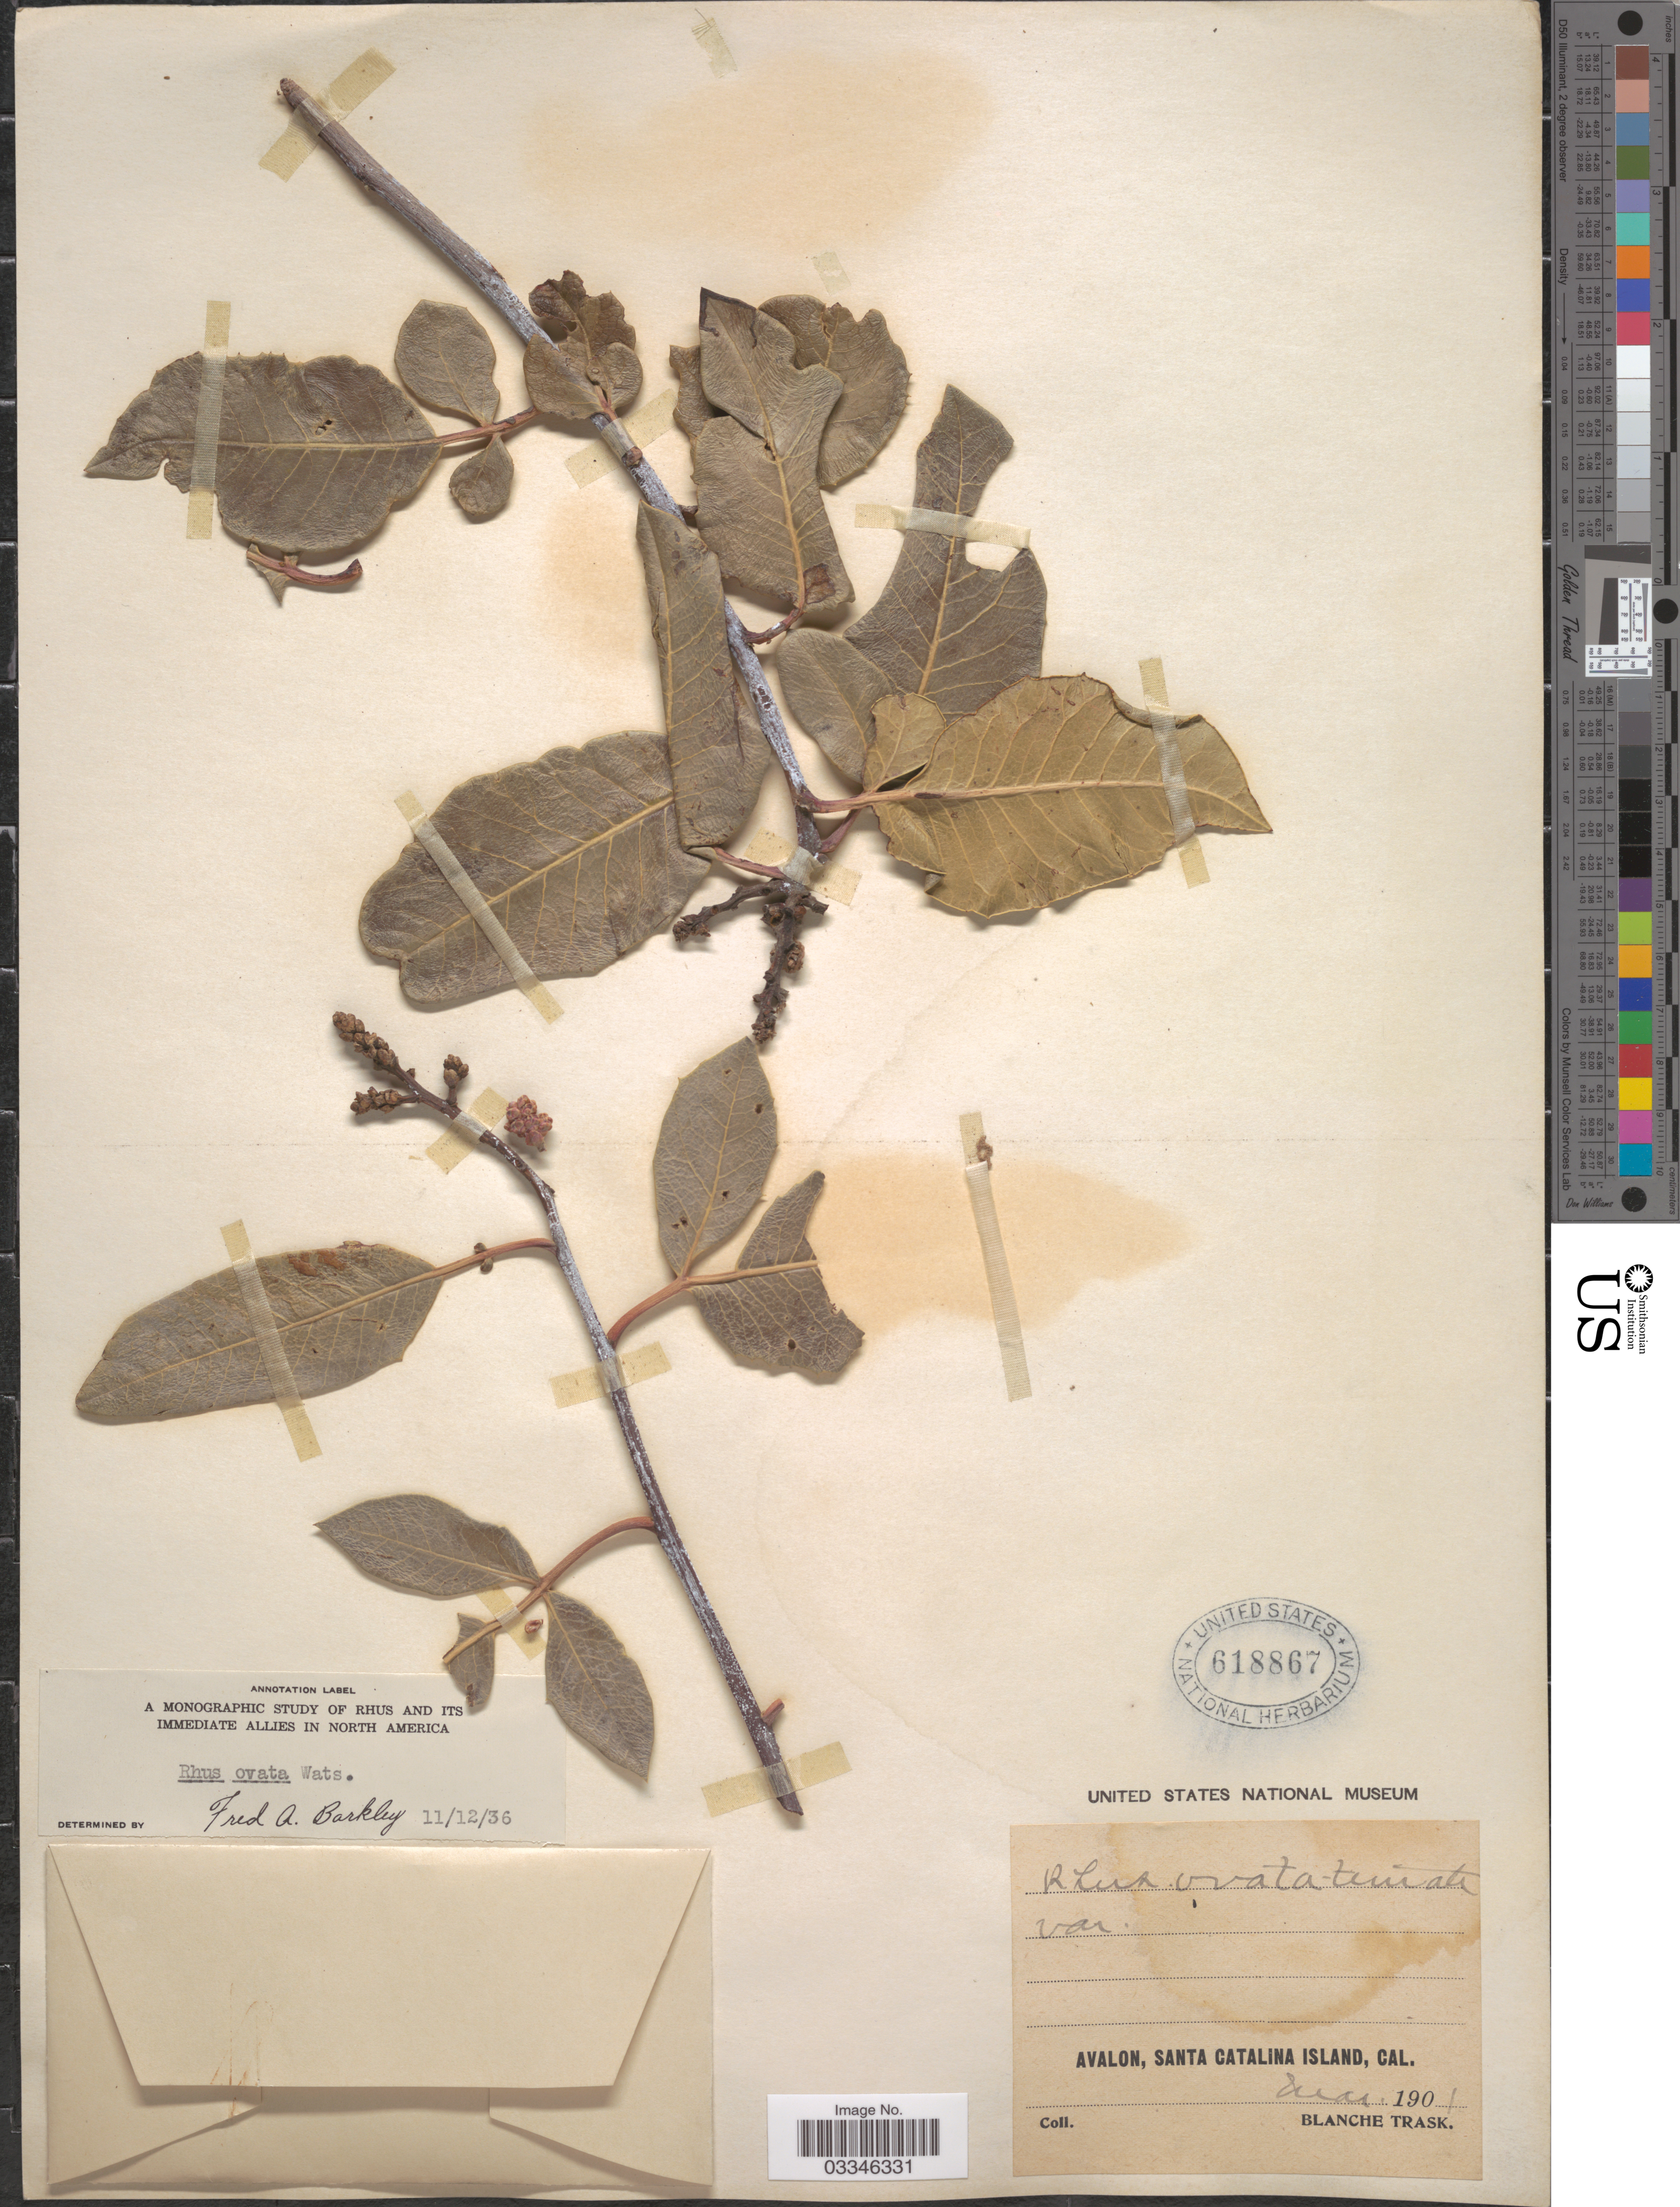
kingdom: Plantae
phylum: Tracheophyta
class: Magnoliopsida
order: Sapindales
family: Anacardiaceae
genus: Rhus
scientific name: Rhus ovata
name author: S. Watson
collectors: B. Trask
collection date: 1901-05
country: United States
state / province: California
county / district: Los Angeles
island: Santa Catalina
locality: Avalon, Santa Catalina Island.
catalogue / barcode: US 618867